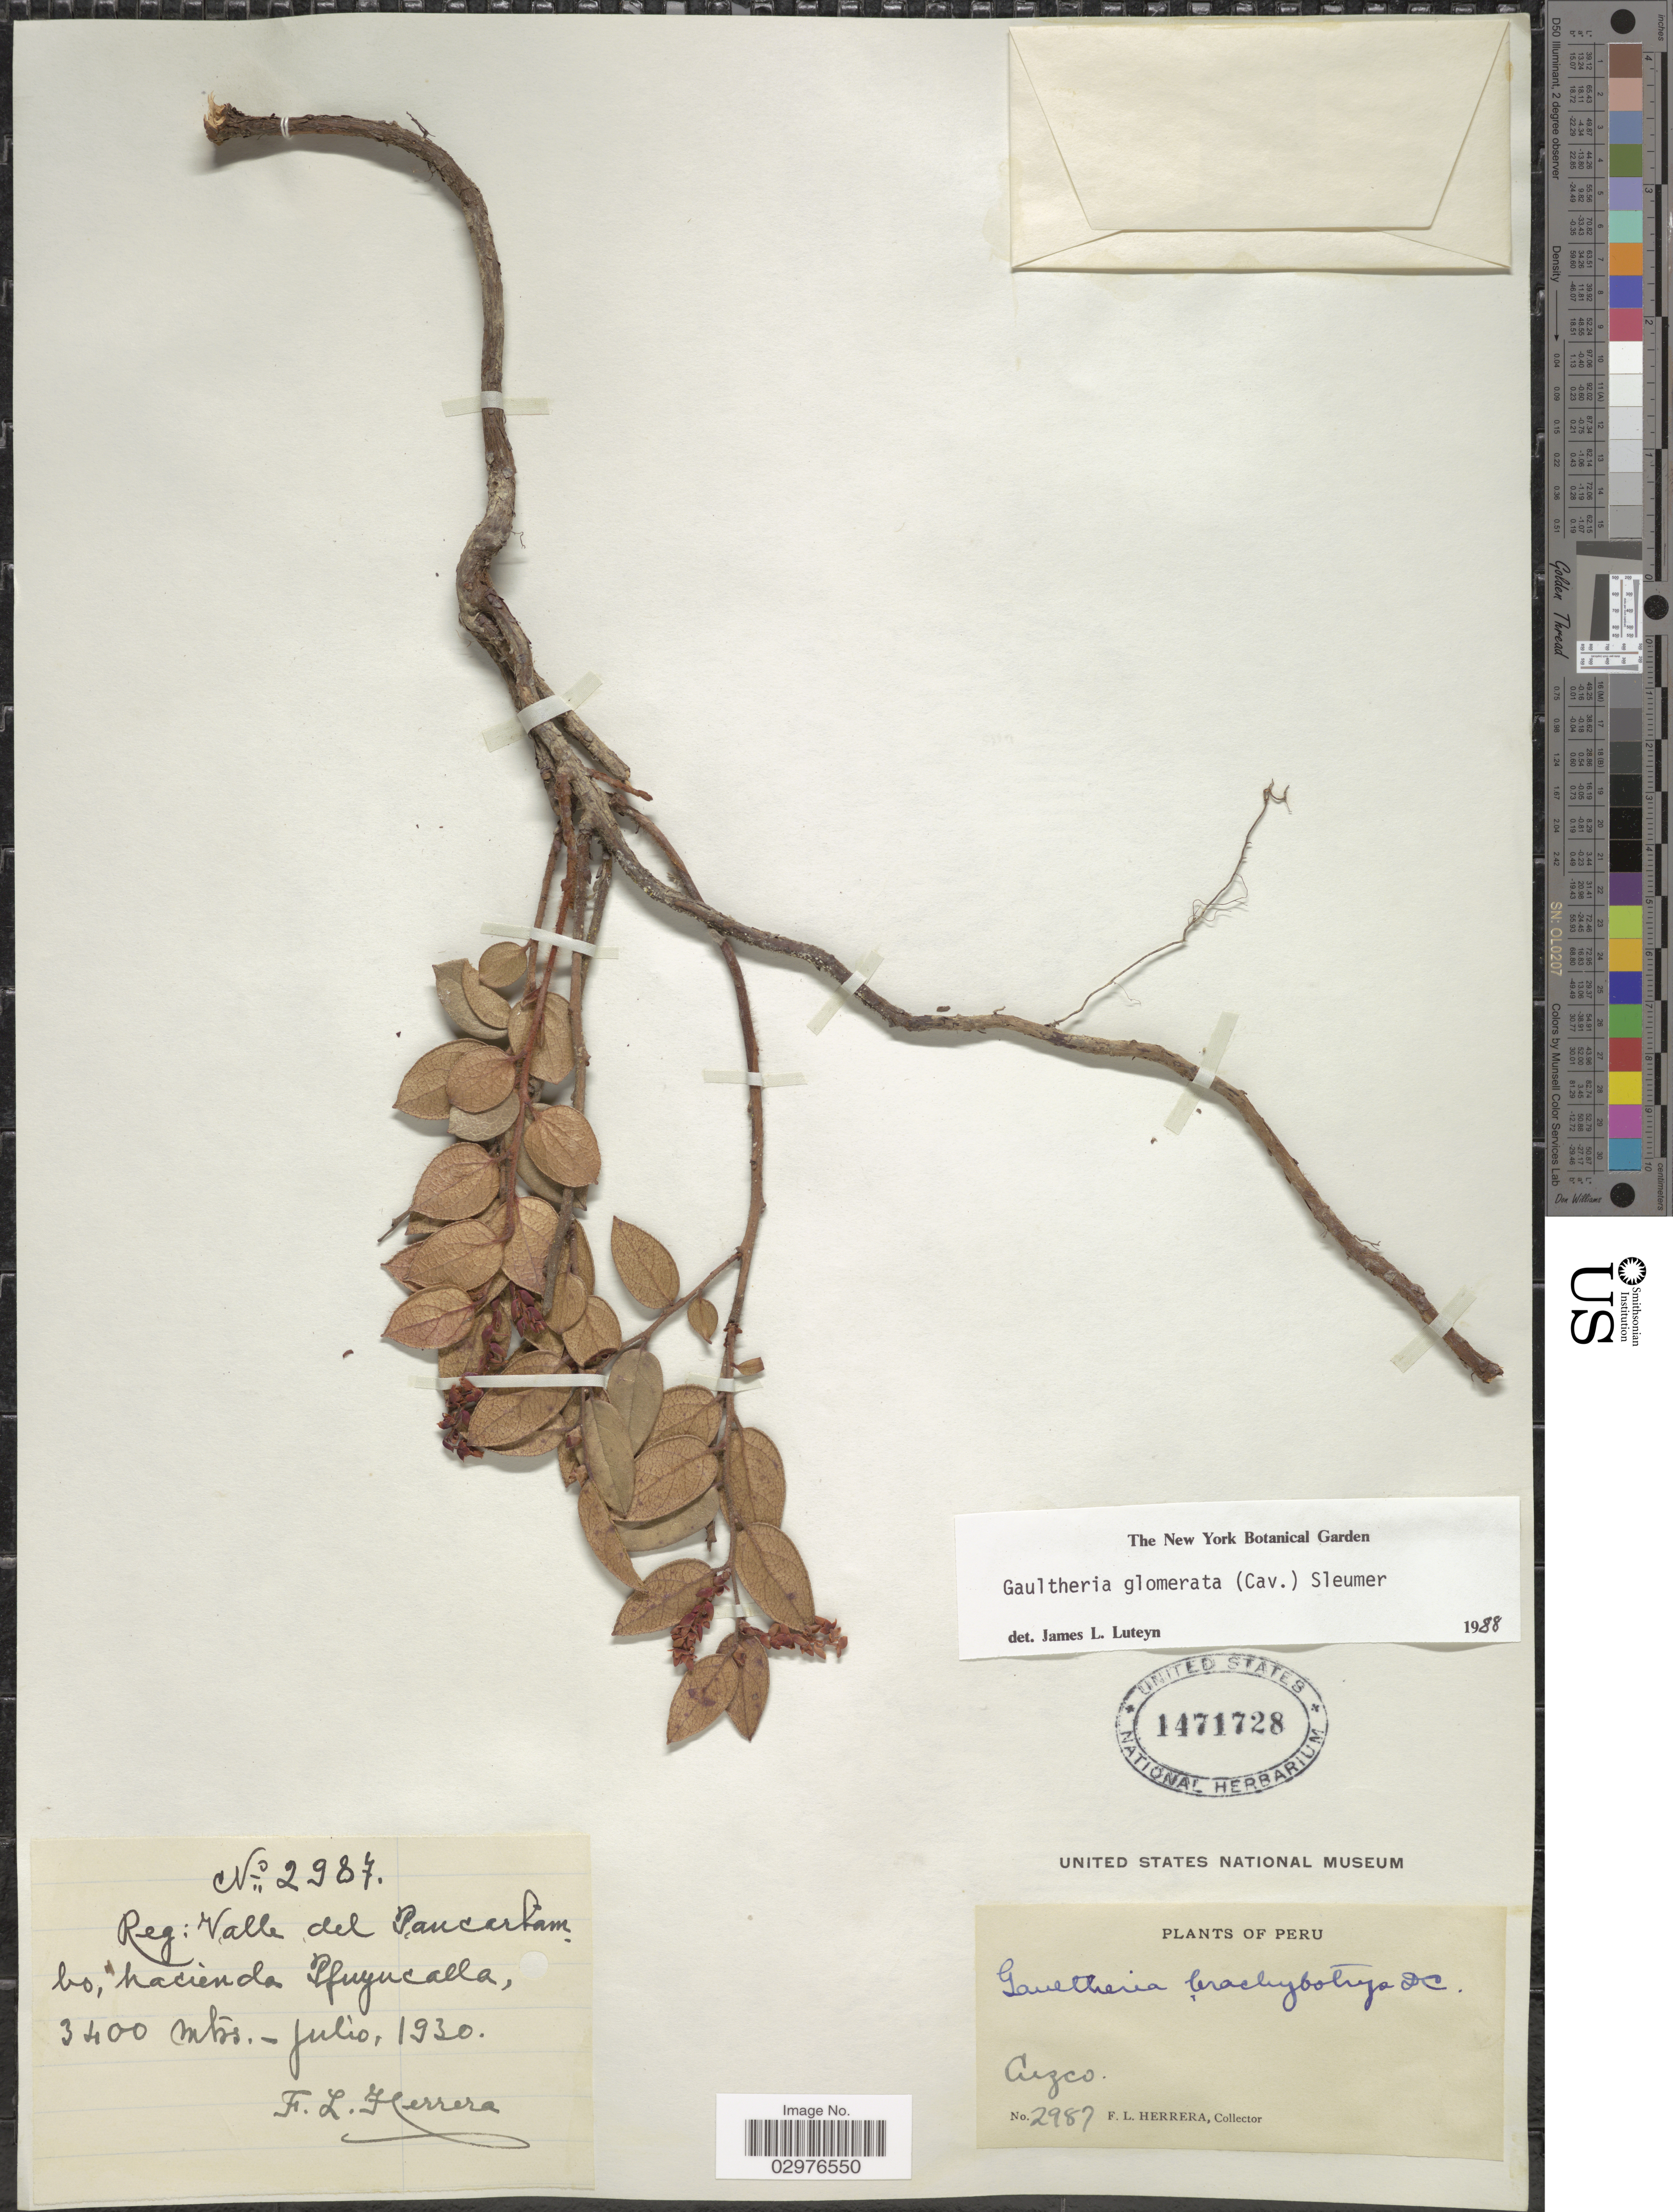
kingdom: Plantae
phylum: Tracheophyta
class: Magnoliopsida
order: Ericales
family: Ericaceae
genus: Gaultheria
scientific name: Gaultheria glomerata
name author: (Cav.) Sleumer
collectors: F. L. Herrera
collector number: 2987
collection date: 1930-07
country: Peru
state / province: Cusco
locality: Reg: Valle del Paucartàmbo, hacienda Pfuyucalla.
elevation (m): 3400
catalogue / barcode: US 1471728